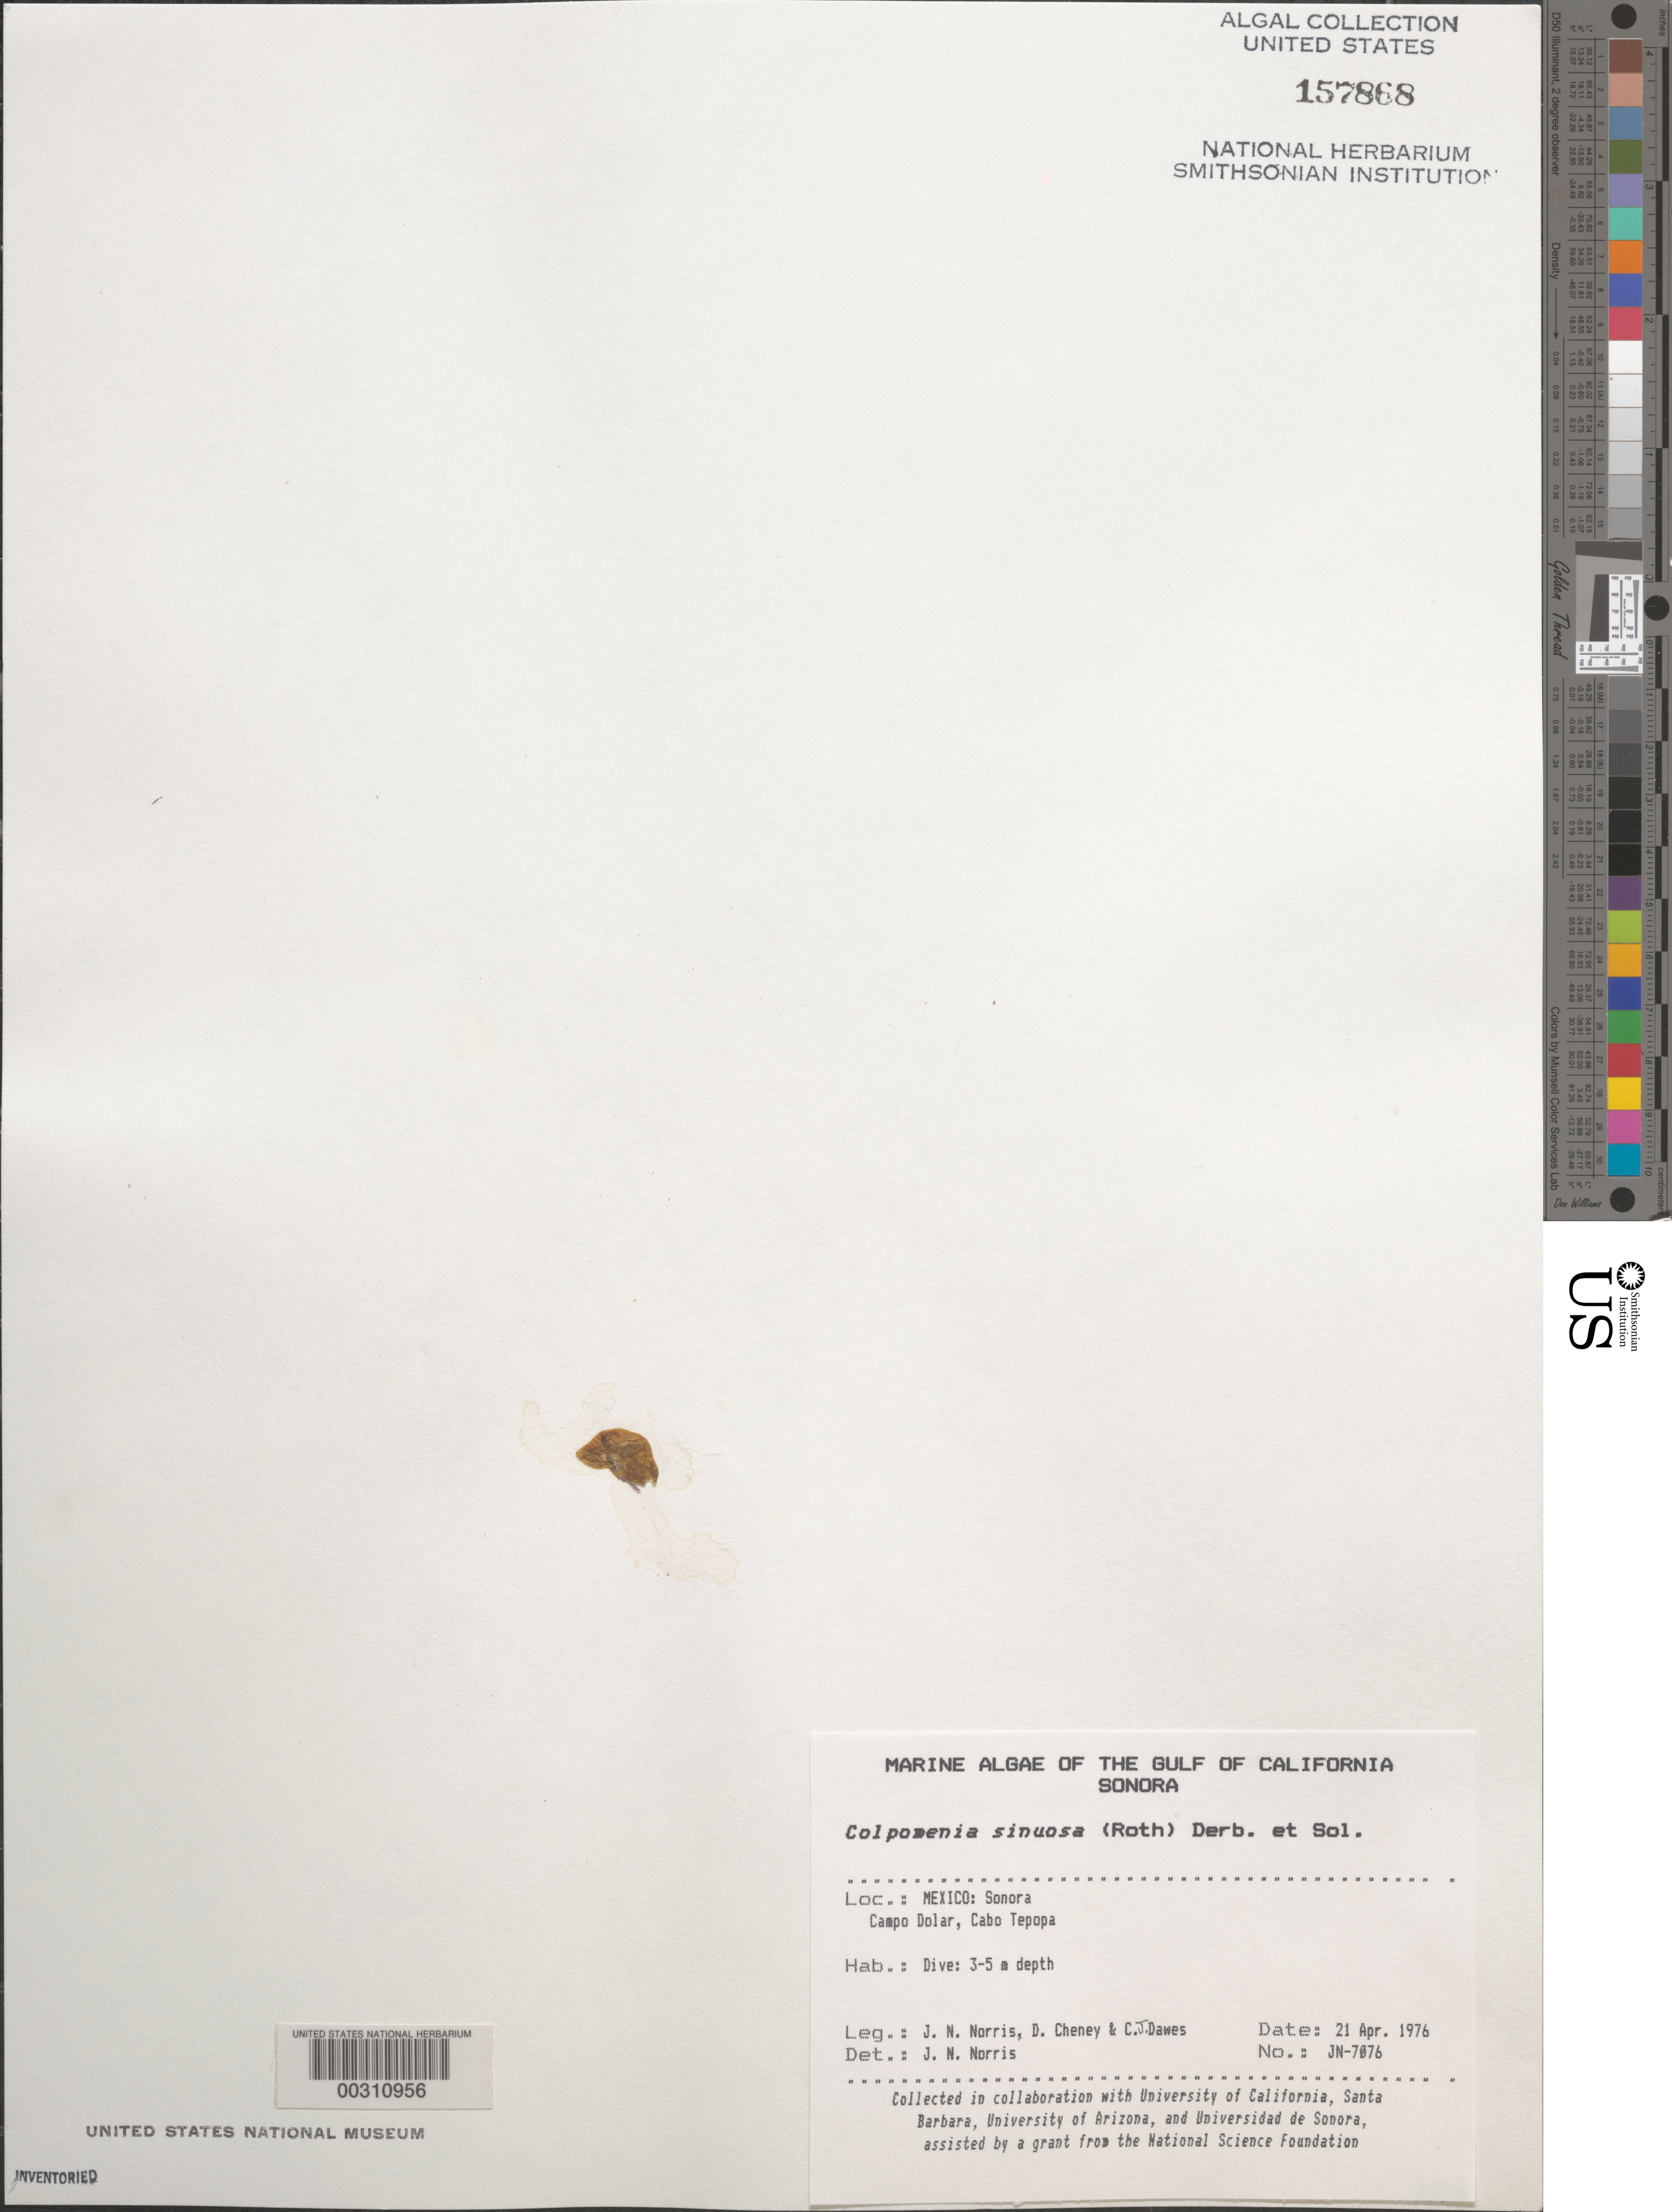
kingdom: Chromista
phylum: Ochrophyta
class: Phaeophyceae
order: Scytosiphonales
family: Scytosiphonaceae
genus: Colpomenia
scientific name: Colpomenia sinuosa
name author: (K. Mert. ex Roth) Derbes & Solier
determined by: Norris, James N.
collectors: J. N. Norris, D. Cheney & C. Dawes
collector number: JN-7076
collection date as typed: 21 Apr 1976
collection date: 1976-04-21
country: Mexico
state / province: Sonora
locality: Campo Dolar, Cabo Tepopa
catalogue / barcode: US 157868